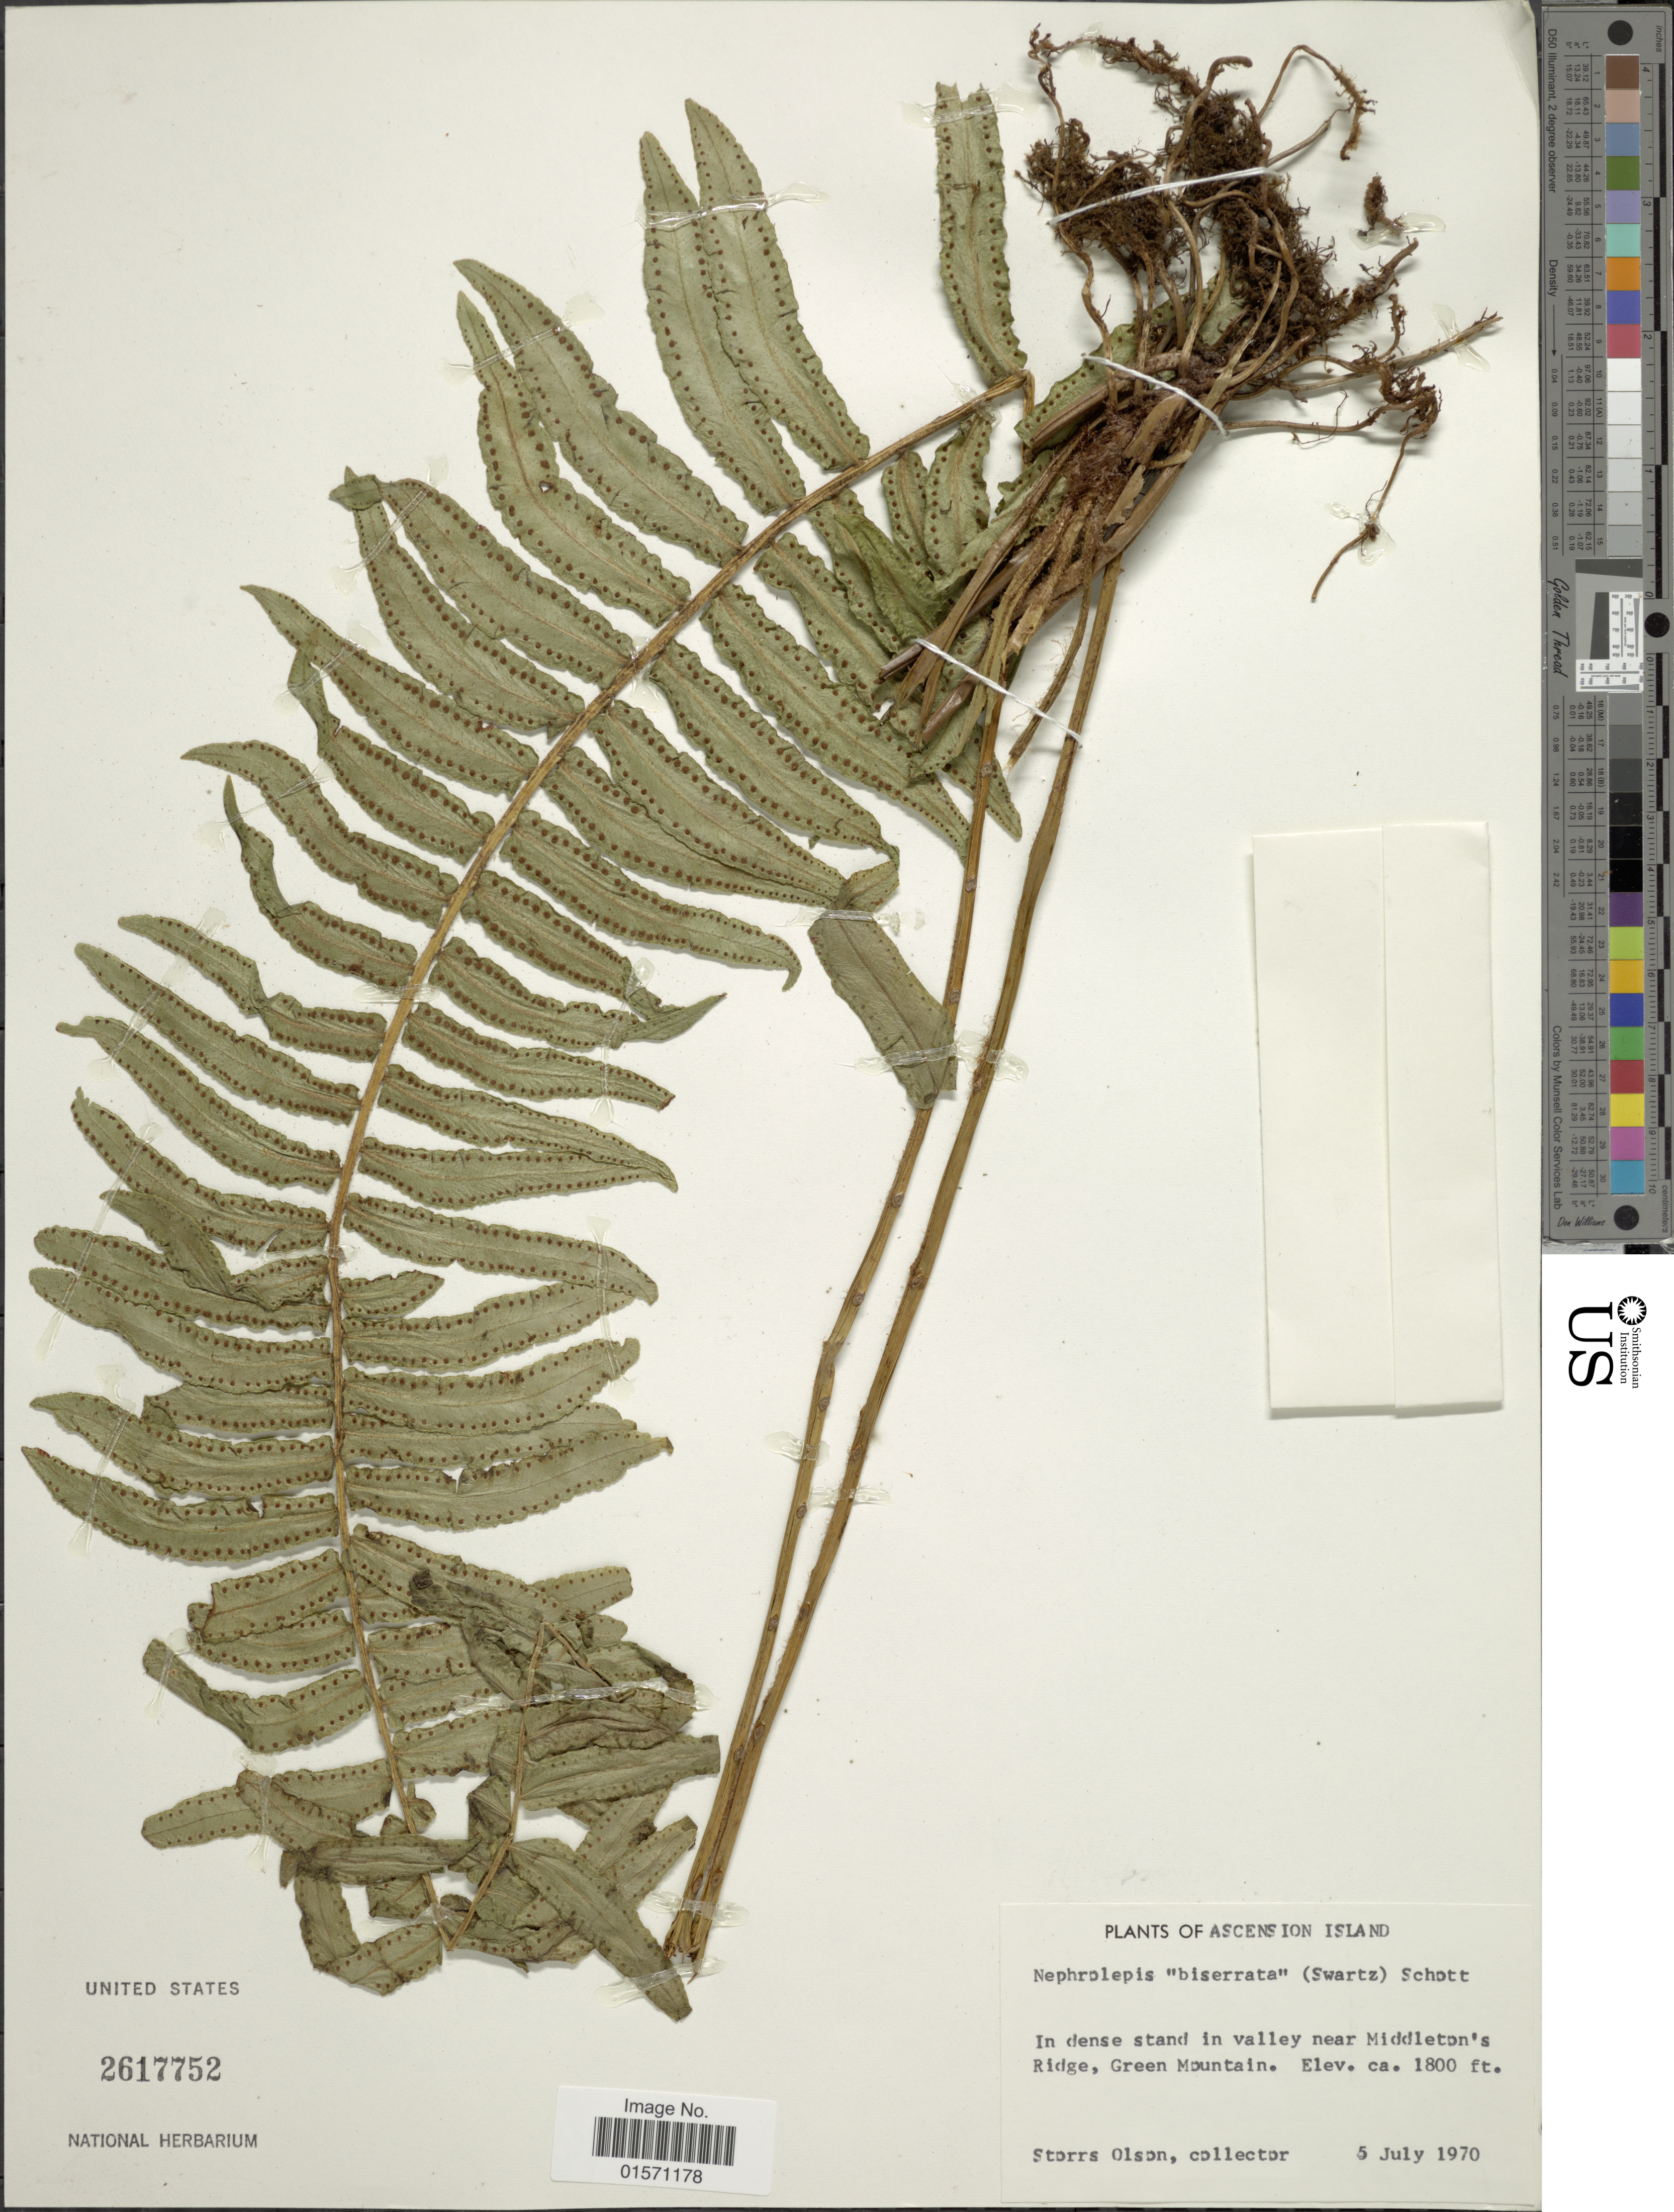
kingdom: Plantae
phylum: Tracheophyta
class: Polypodiopsida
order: Polypodiales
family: Nephrolepidaceae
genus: Nephrolepis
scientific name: Nephrolepis biserrata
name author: (Sw.) Schott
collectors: S. Olson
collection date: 1970-07-05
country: St. Helena Islands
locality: Ascension Island. In dense stand in valley near Middleton's Ridge, Green Mountain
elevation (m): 549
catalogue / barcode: US 2617752